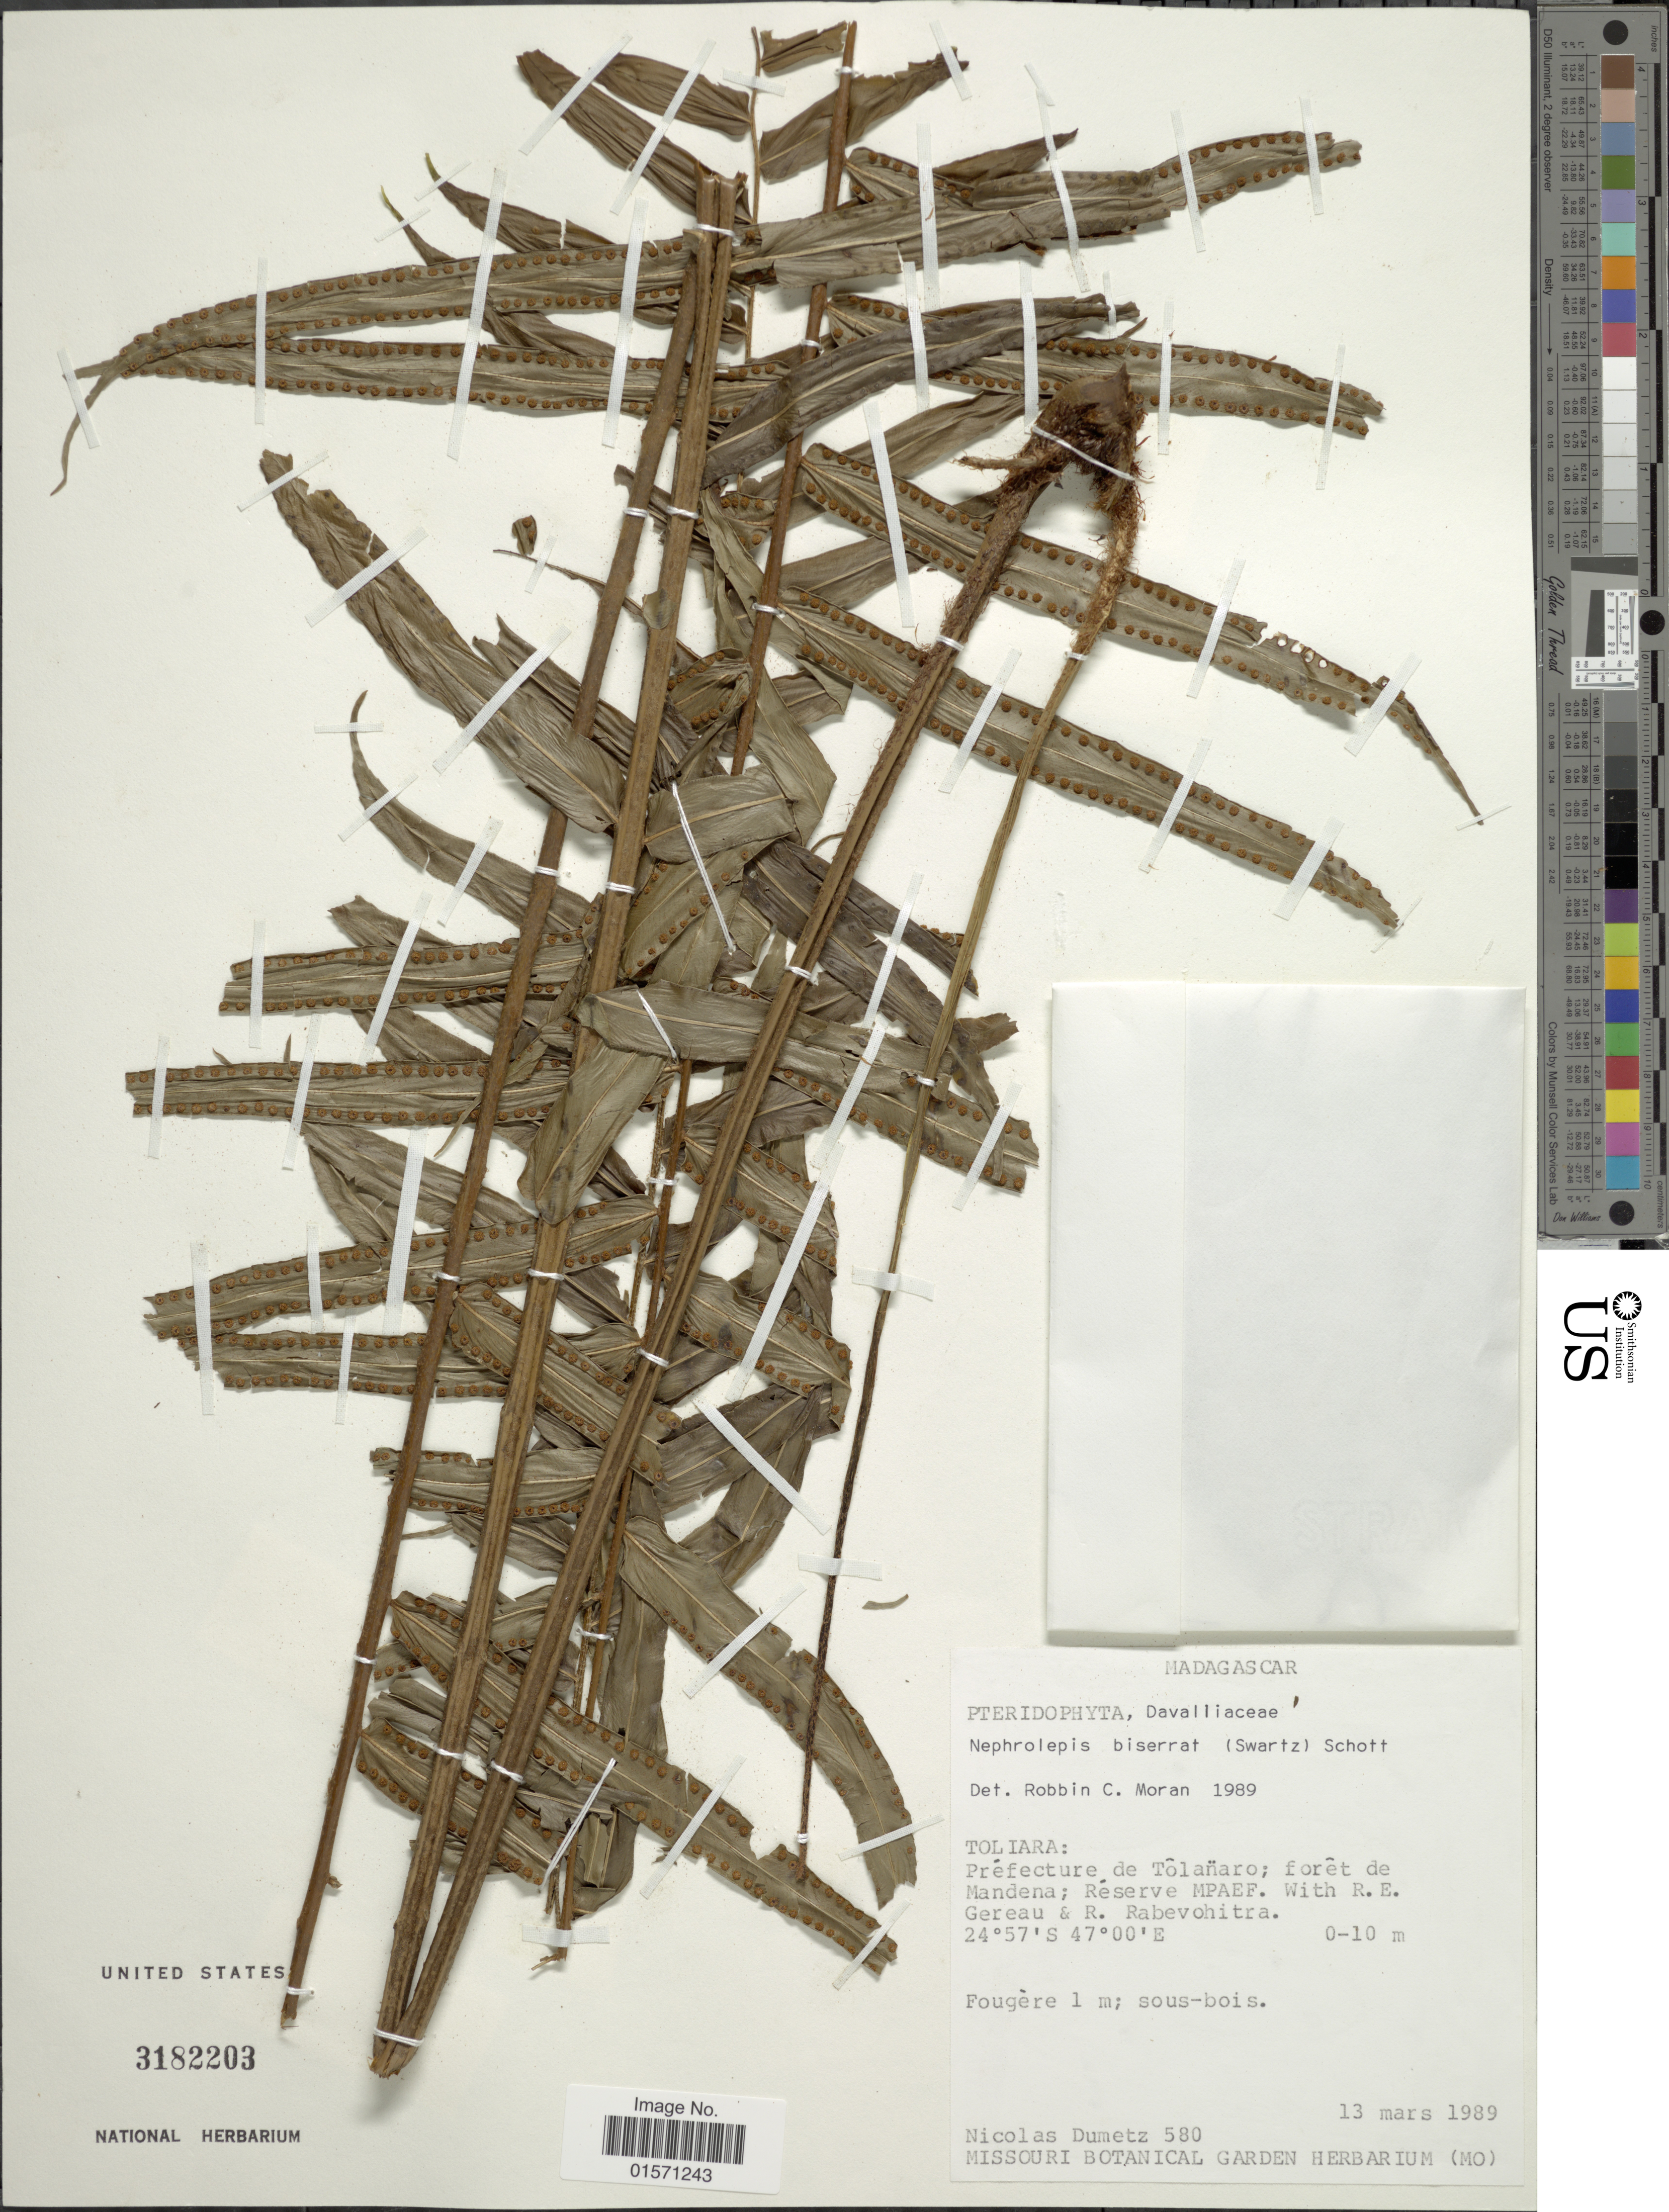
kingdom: Plantae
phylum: Tracheophyta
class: Polypodiopsida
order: Polypodiales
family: Nephrolepidaceae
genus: Nephrolepis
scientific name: Nephrolepis biserrata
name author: (Sw.) Schott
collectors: N. Dumetz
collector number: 580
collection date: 1989-03-13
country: Madagascar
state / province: Anosy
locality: Préfecture de Tôlanaro; forêt de Mandena; Reserve MPAEF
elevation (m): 0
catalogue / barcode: US 3182203